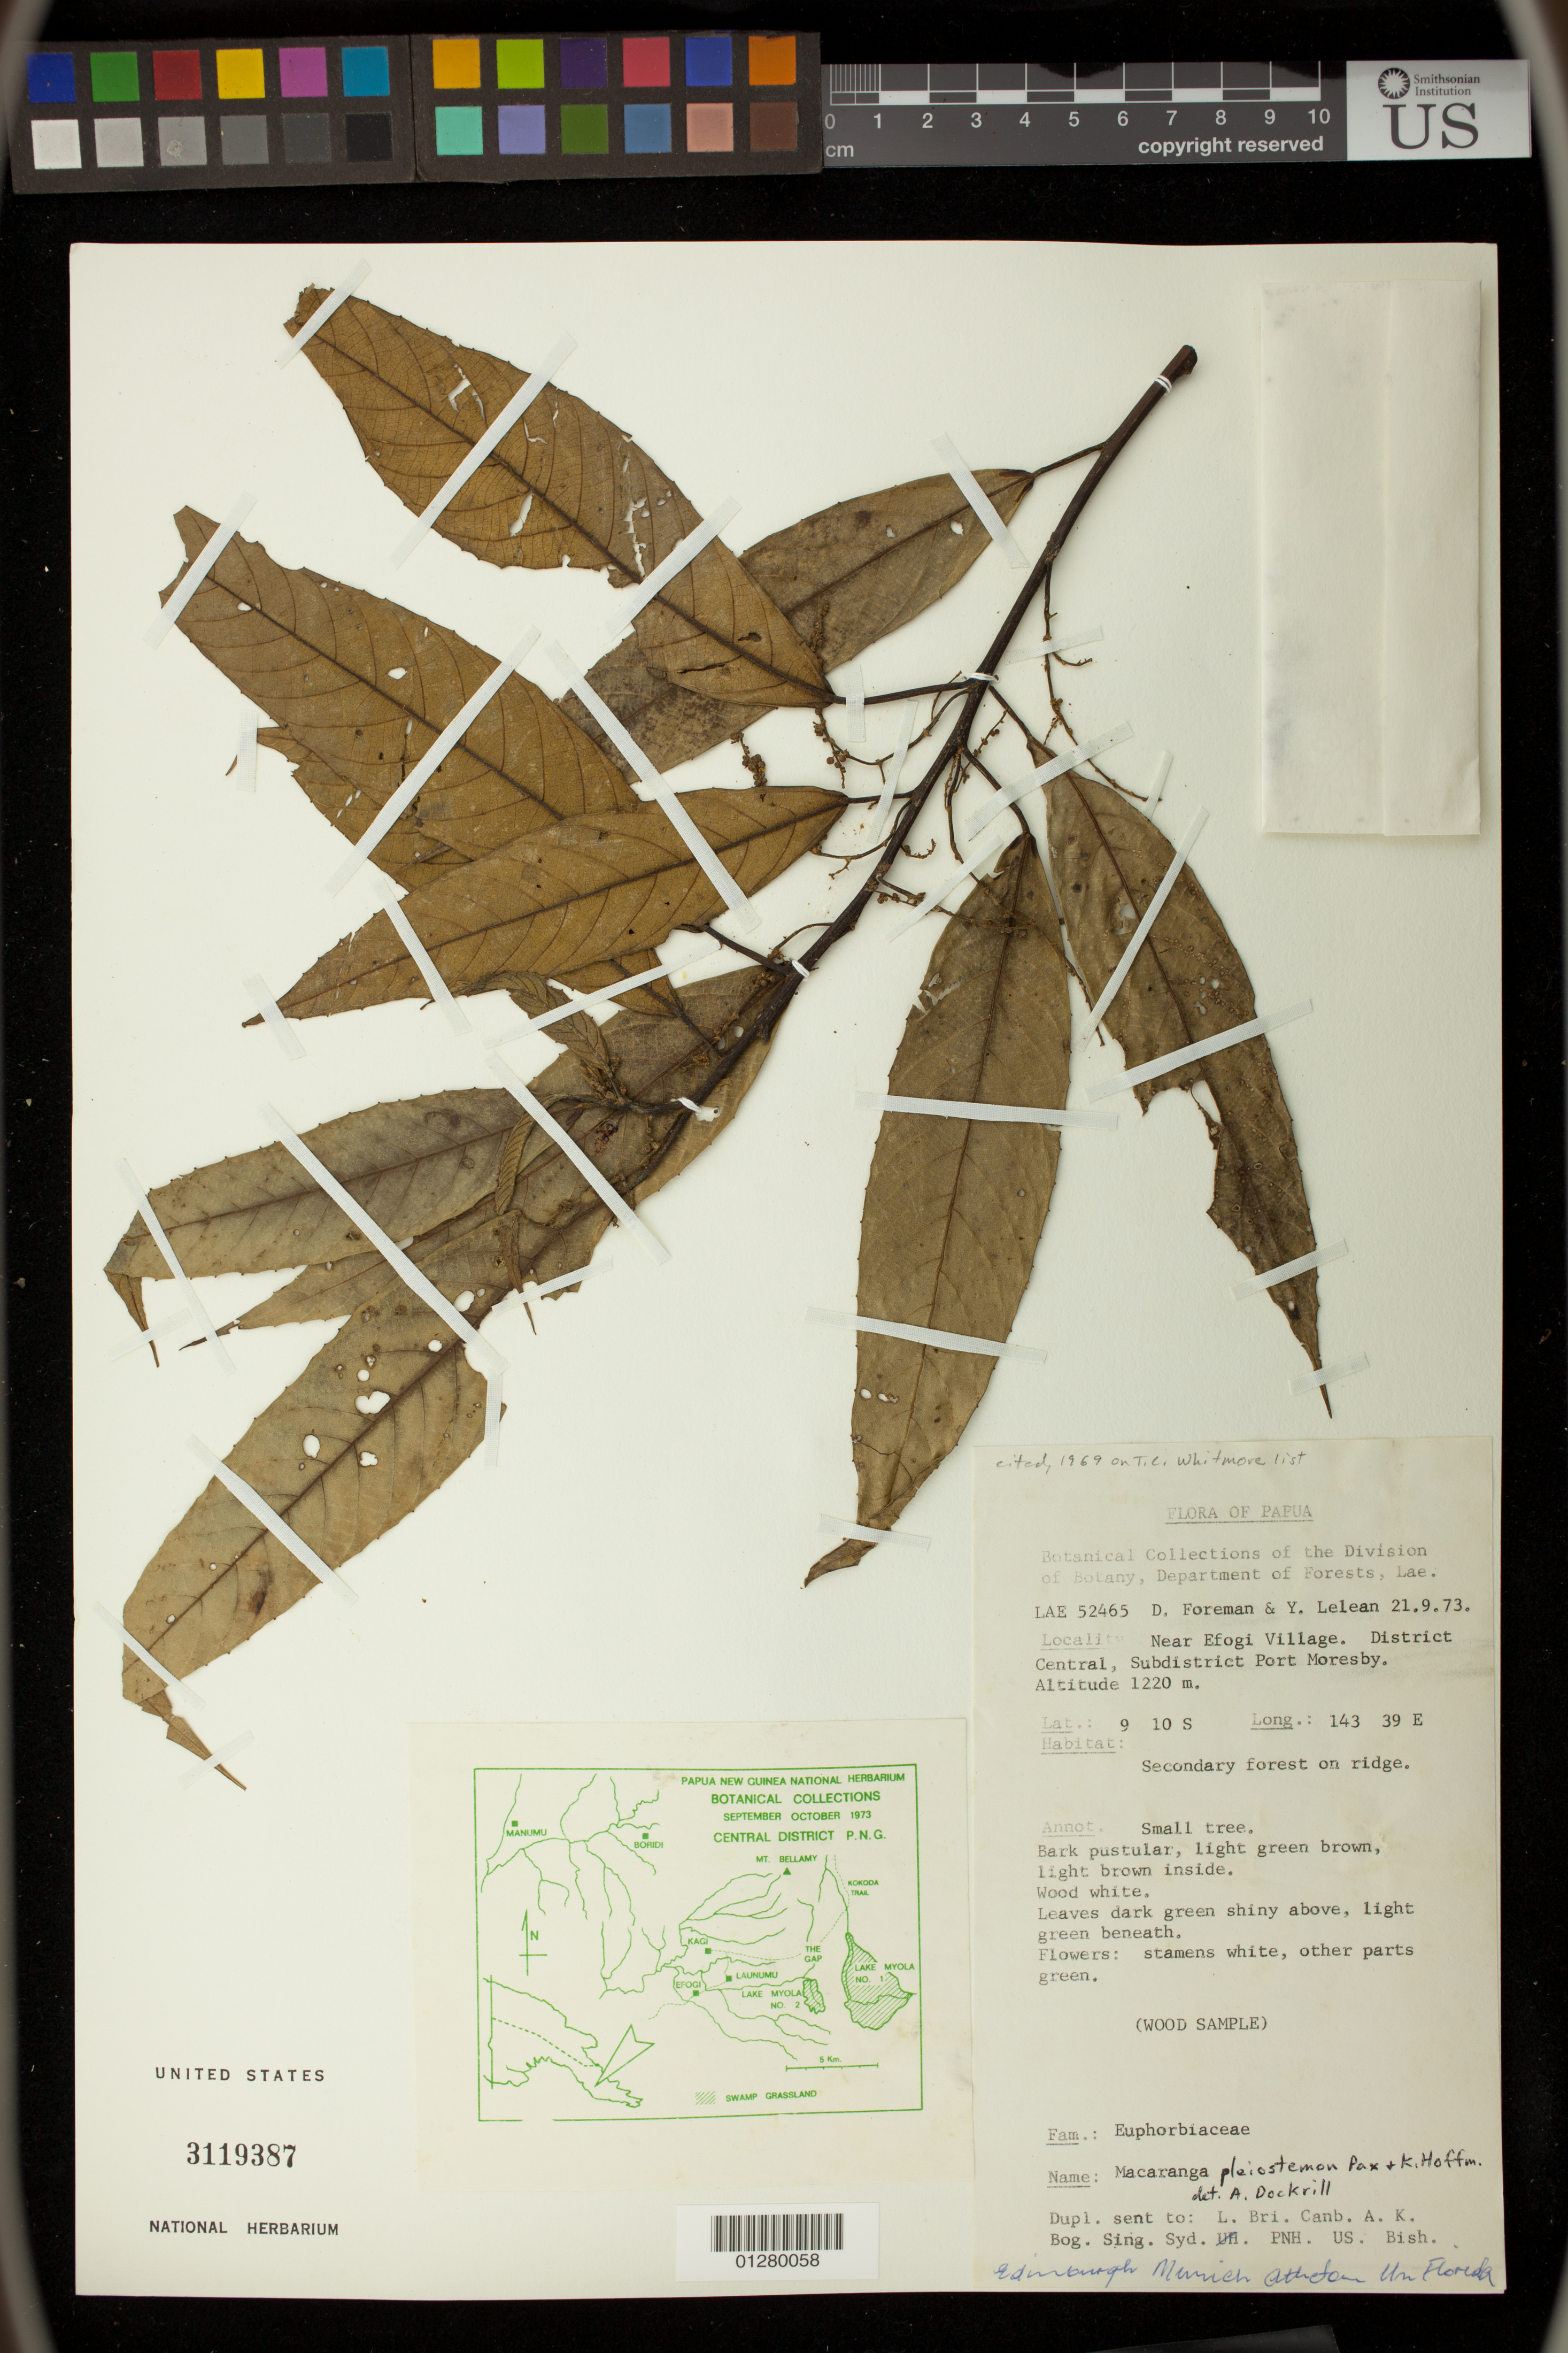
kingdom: Plantae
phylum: Tracheophyta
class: Magnoliopsida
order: Malpighiales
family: Euphorbiaceae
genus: Macaranga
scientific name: Macaranga pleiostemon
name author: Pax & K. Hoffm.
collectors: D. Foreman & Y. Lelean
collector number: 52465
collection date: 1973-09-21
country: Papua New Guinea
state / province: Central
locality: Near Efogi Village. Subdistrict Port Moresby.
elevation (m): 1220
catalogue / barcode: US 3119387